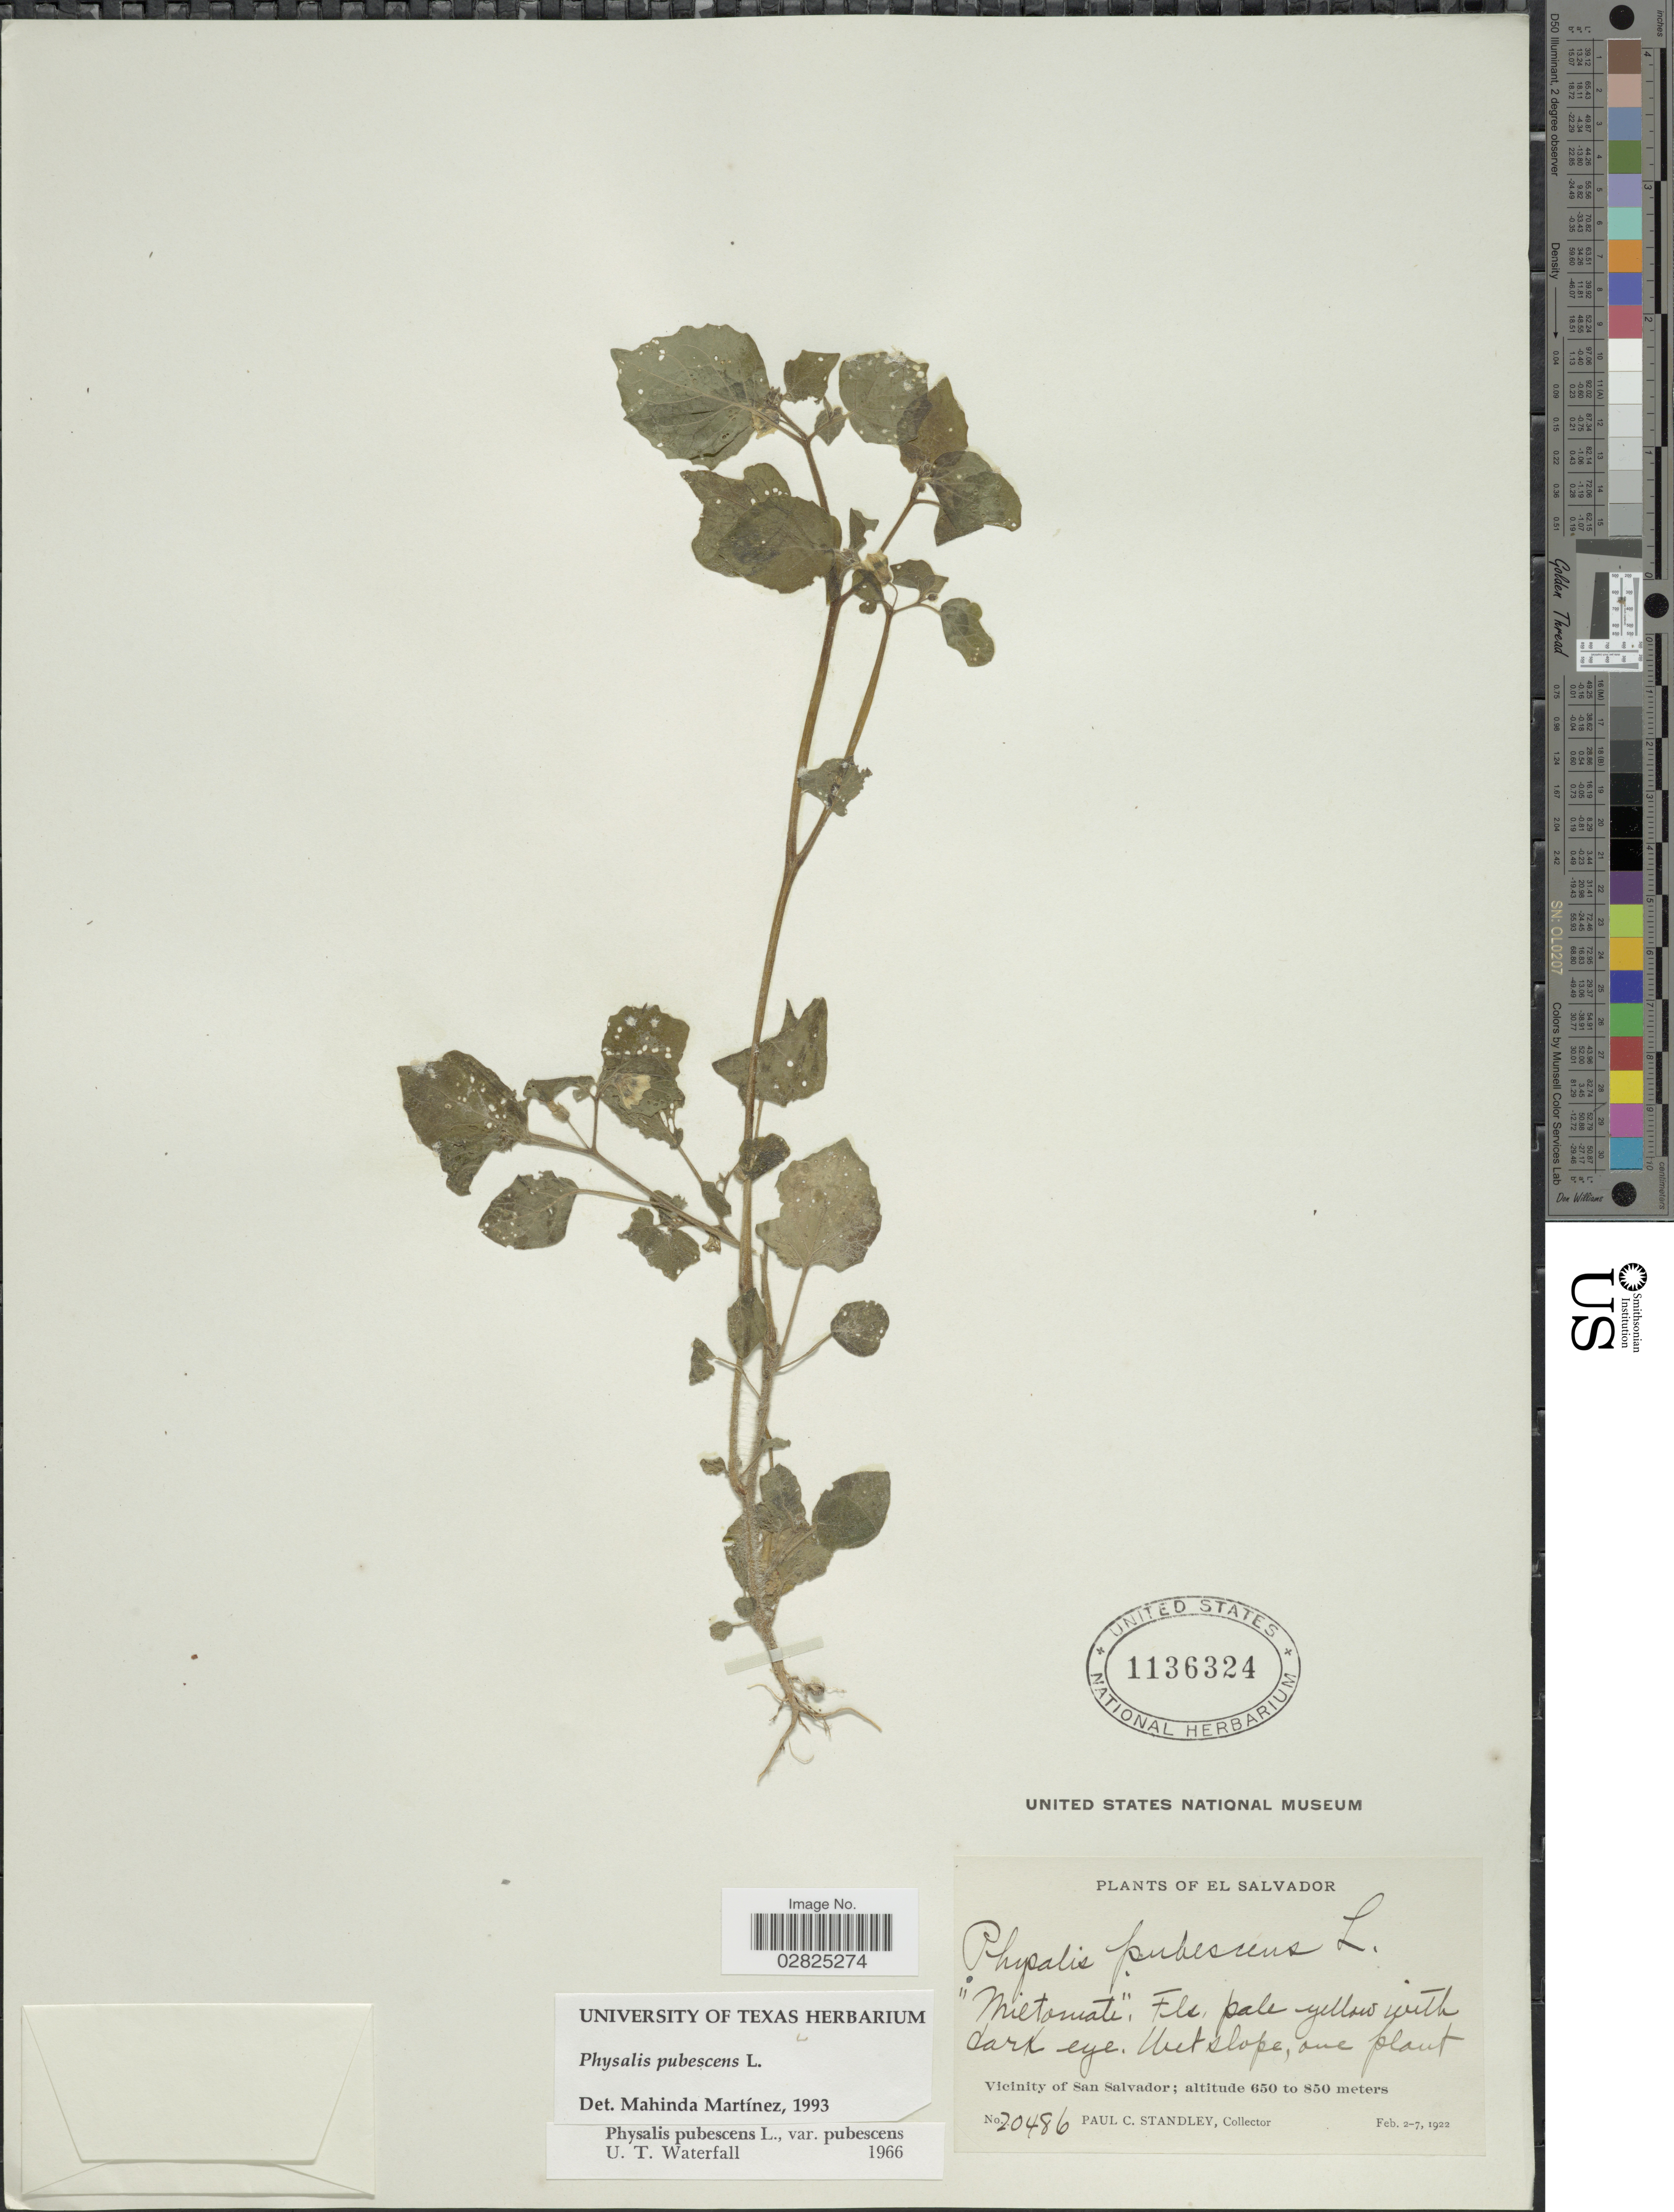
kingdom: Plantae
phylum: Tracheophyta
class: Magnoliopsida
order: Solanales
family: Solanaceae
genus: Physalis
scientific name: Physalis pubescens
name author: L.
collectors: P. C. Standley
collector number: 20486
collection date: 1922-02-02/1922-02-07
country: El Salvador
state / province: San Salvador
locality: Vicinity of San Salvador.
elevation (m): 650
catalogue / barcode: US 1136324